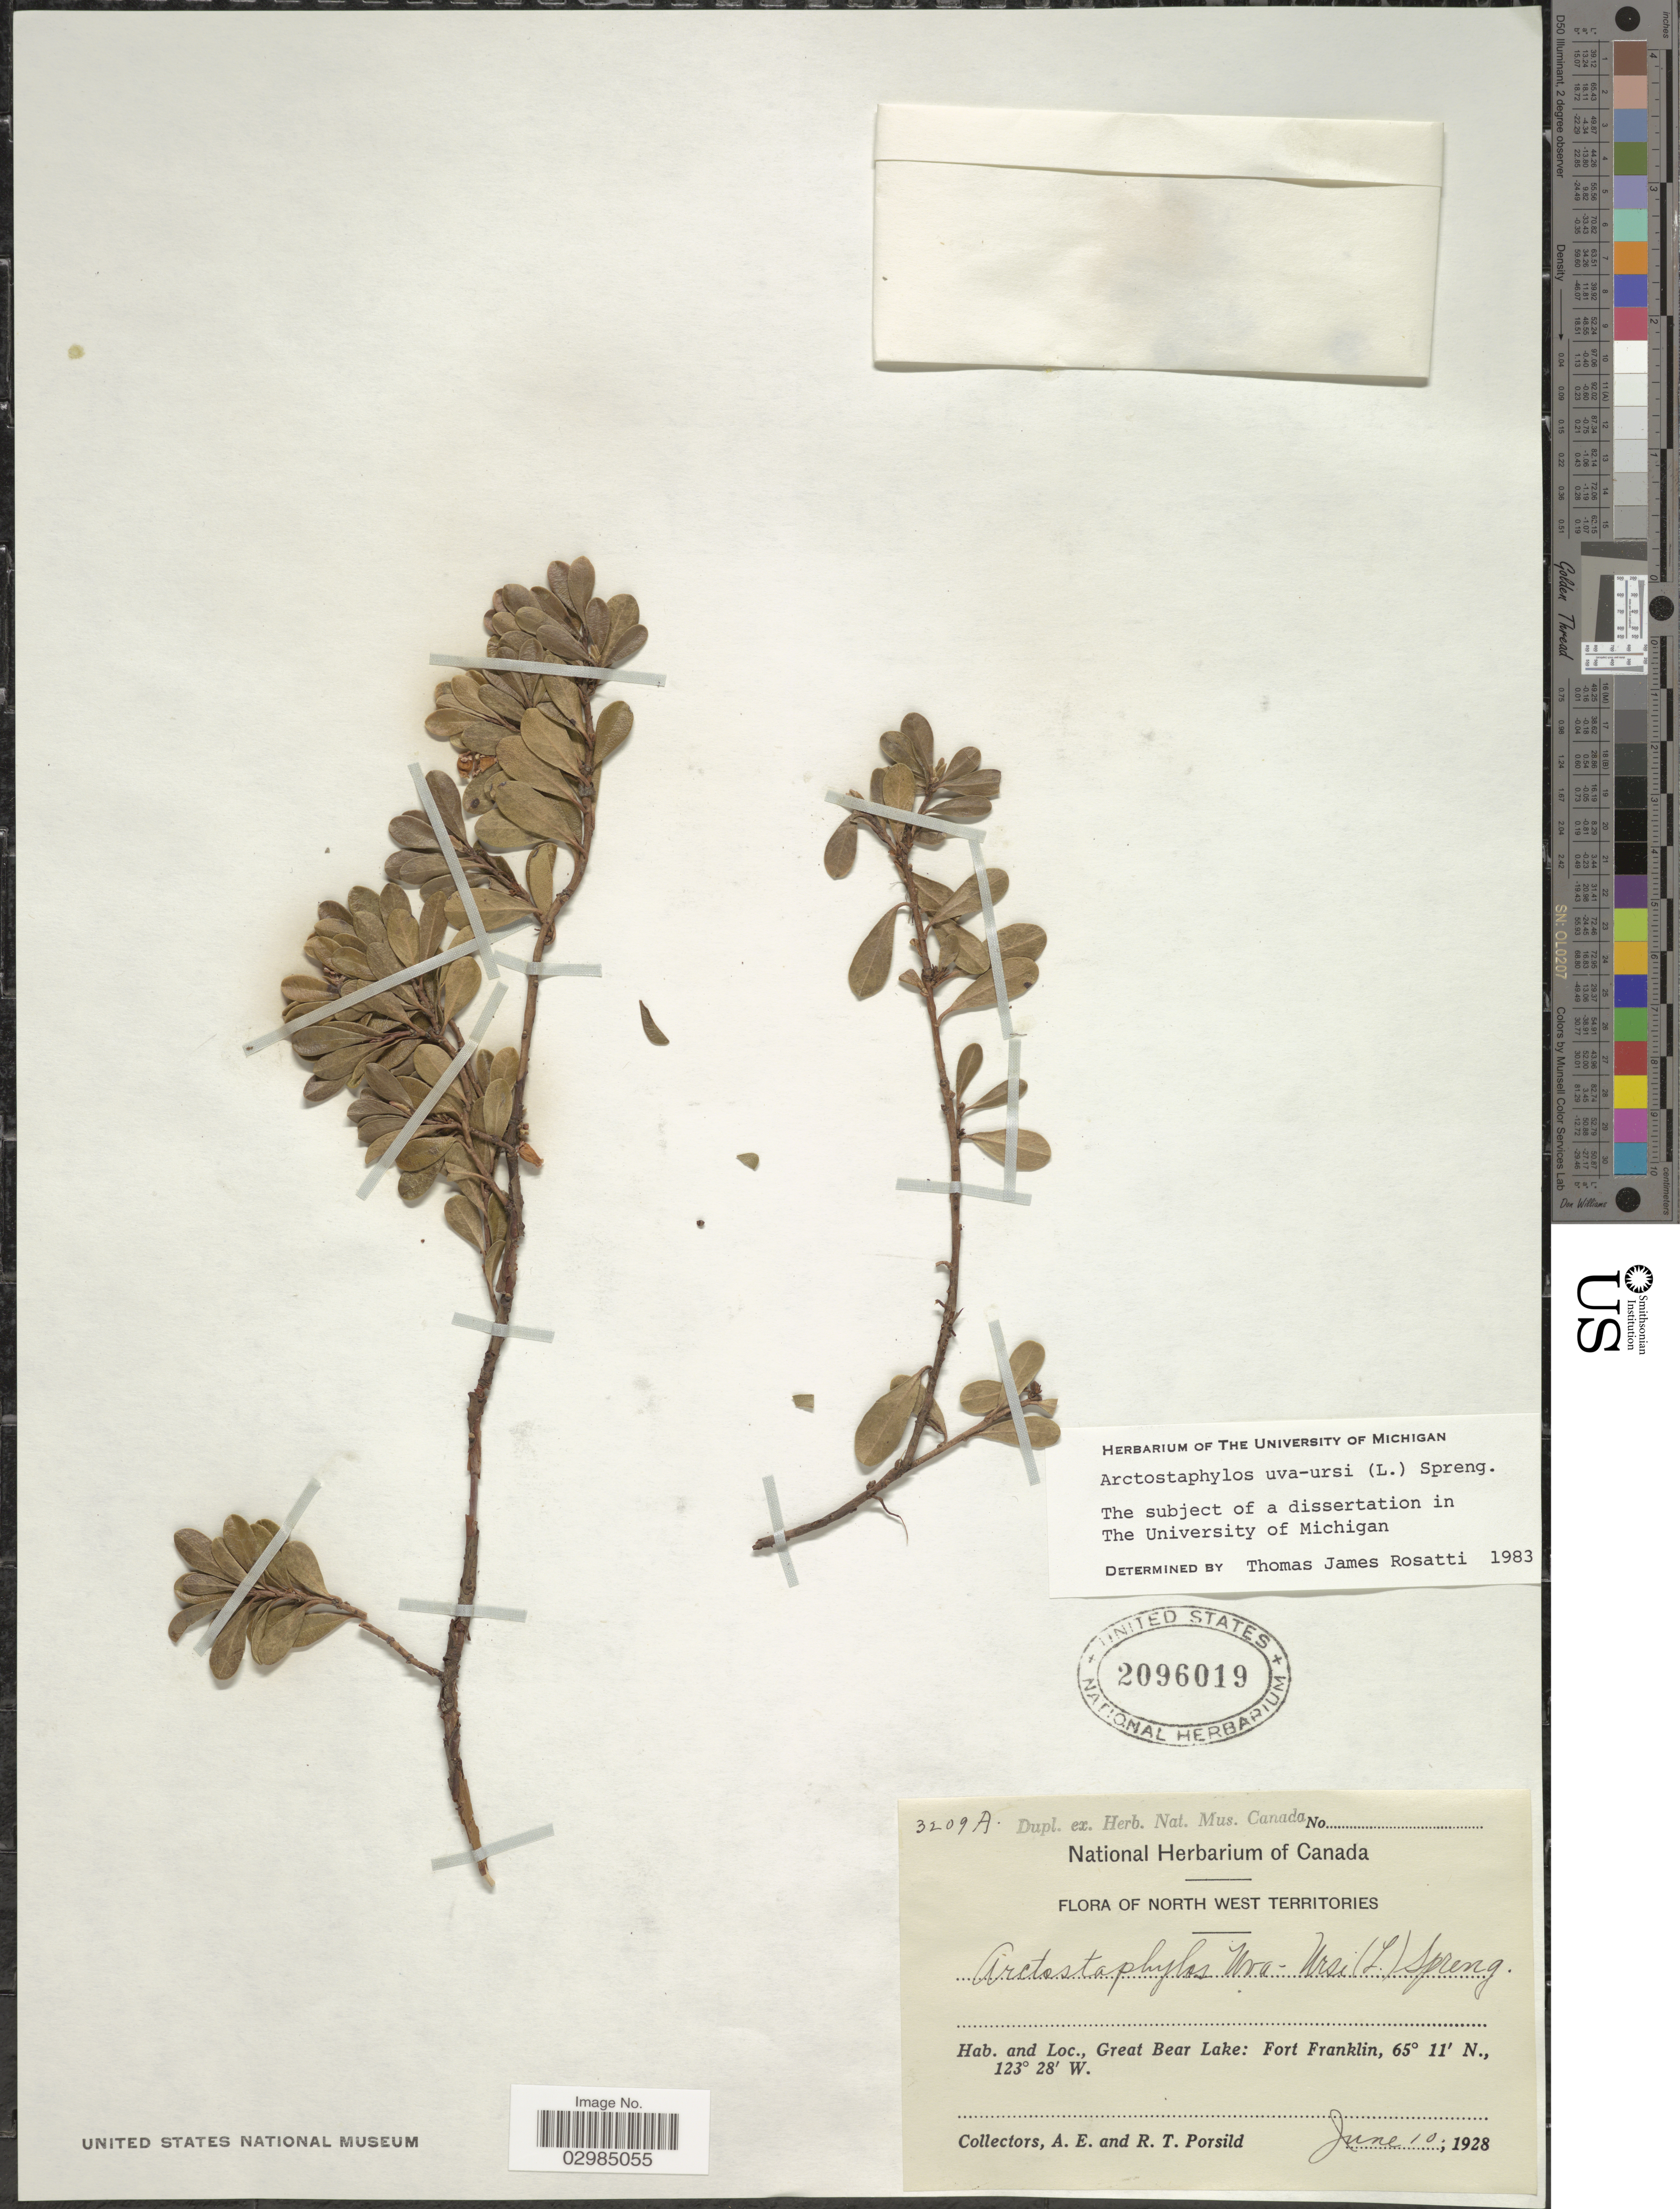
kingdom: Plantae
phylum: Tracheophyta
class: Magnoliopsida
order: Ericales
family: Ericaceae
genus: Arctostaphylos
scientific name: Arctostaphylos uva-ursi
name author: (L.) Spreng.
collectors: A. E. Porsild & R. T. Porsild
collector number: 3209A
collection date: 1928-06-10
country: Canada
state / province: Northwest Territories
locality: Great Bear Lake: Fort Franklin.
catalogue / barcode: US 2096019